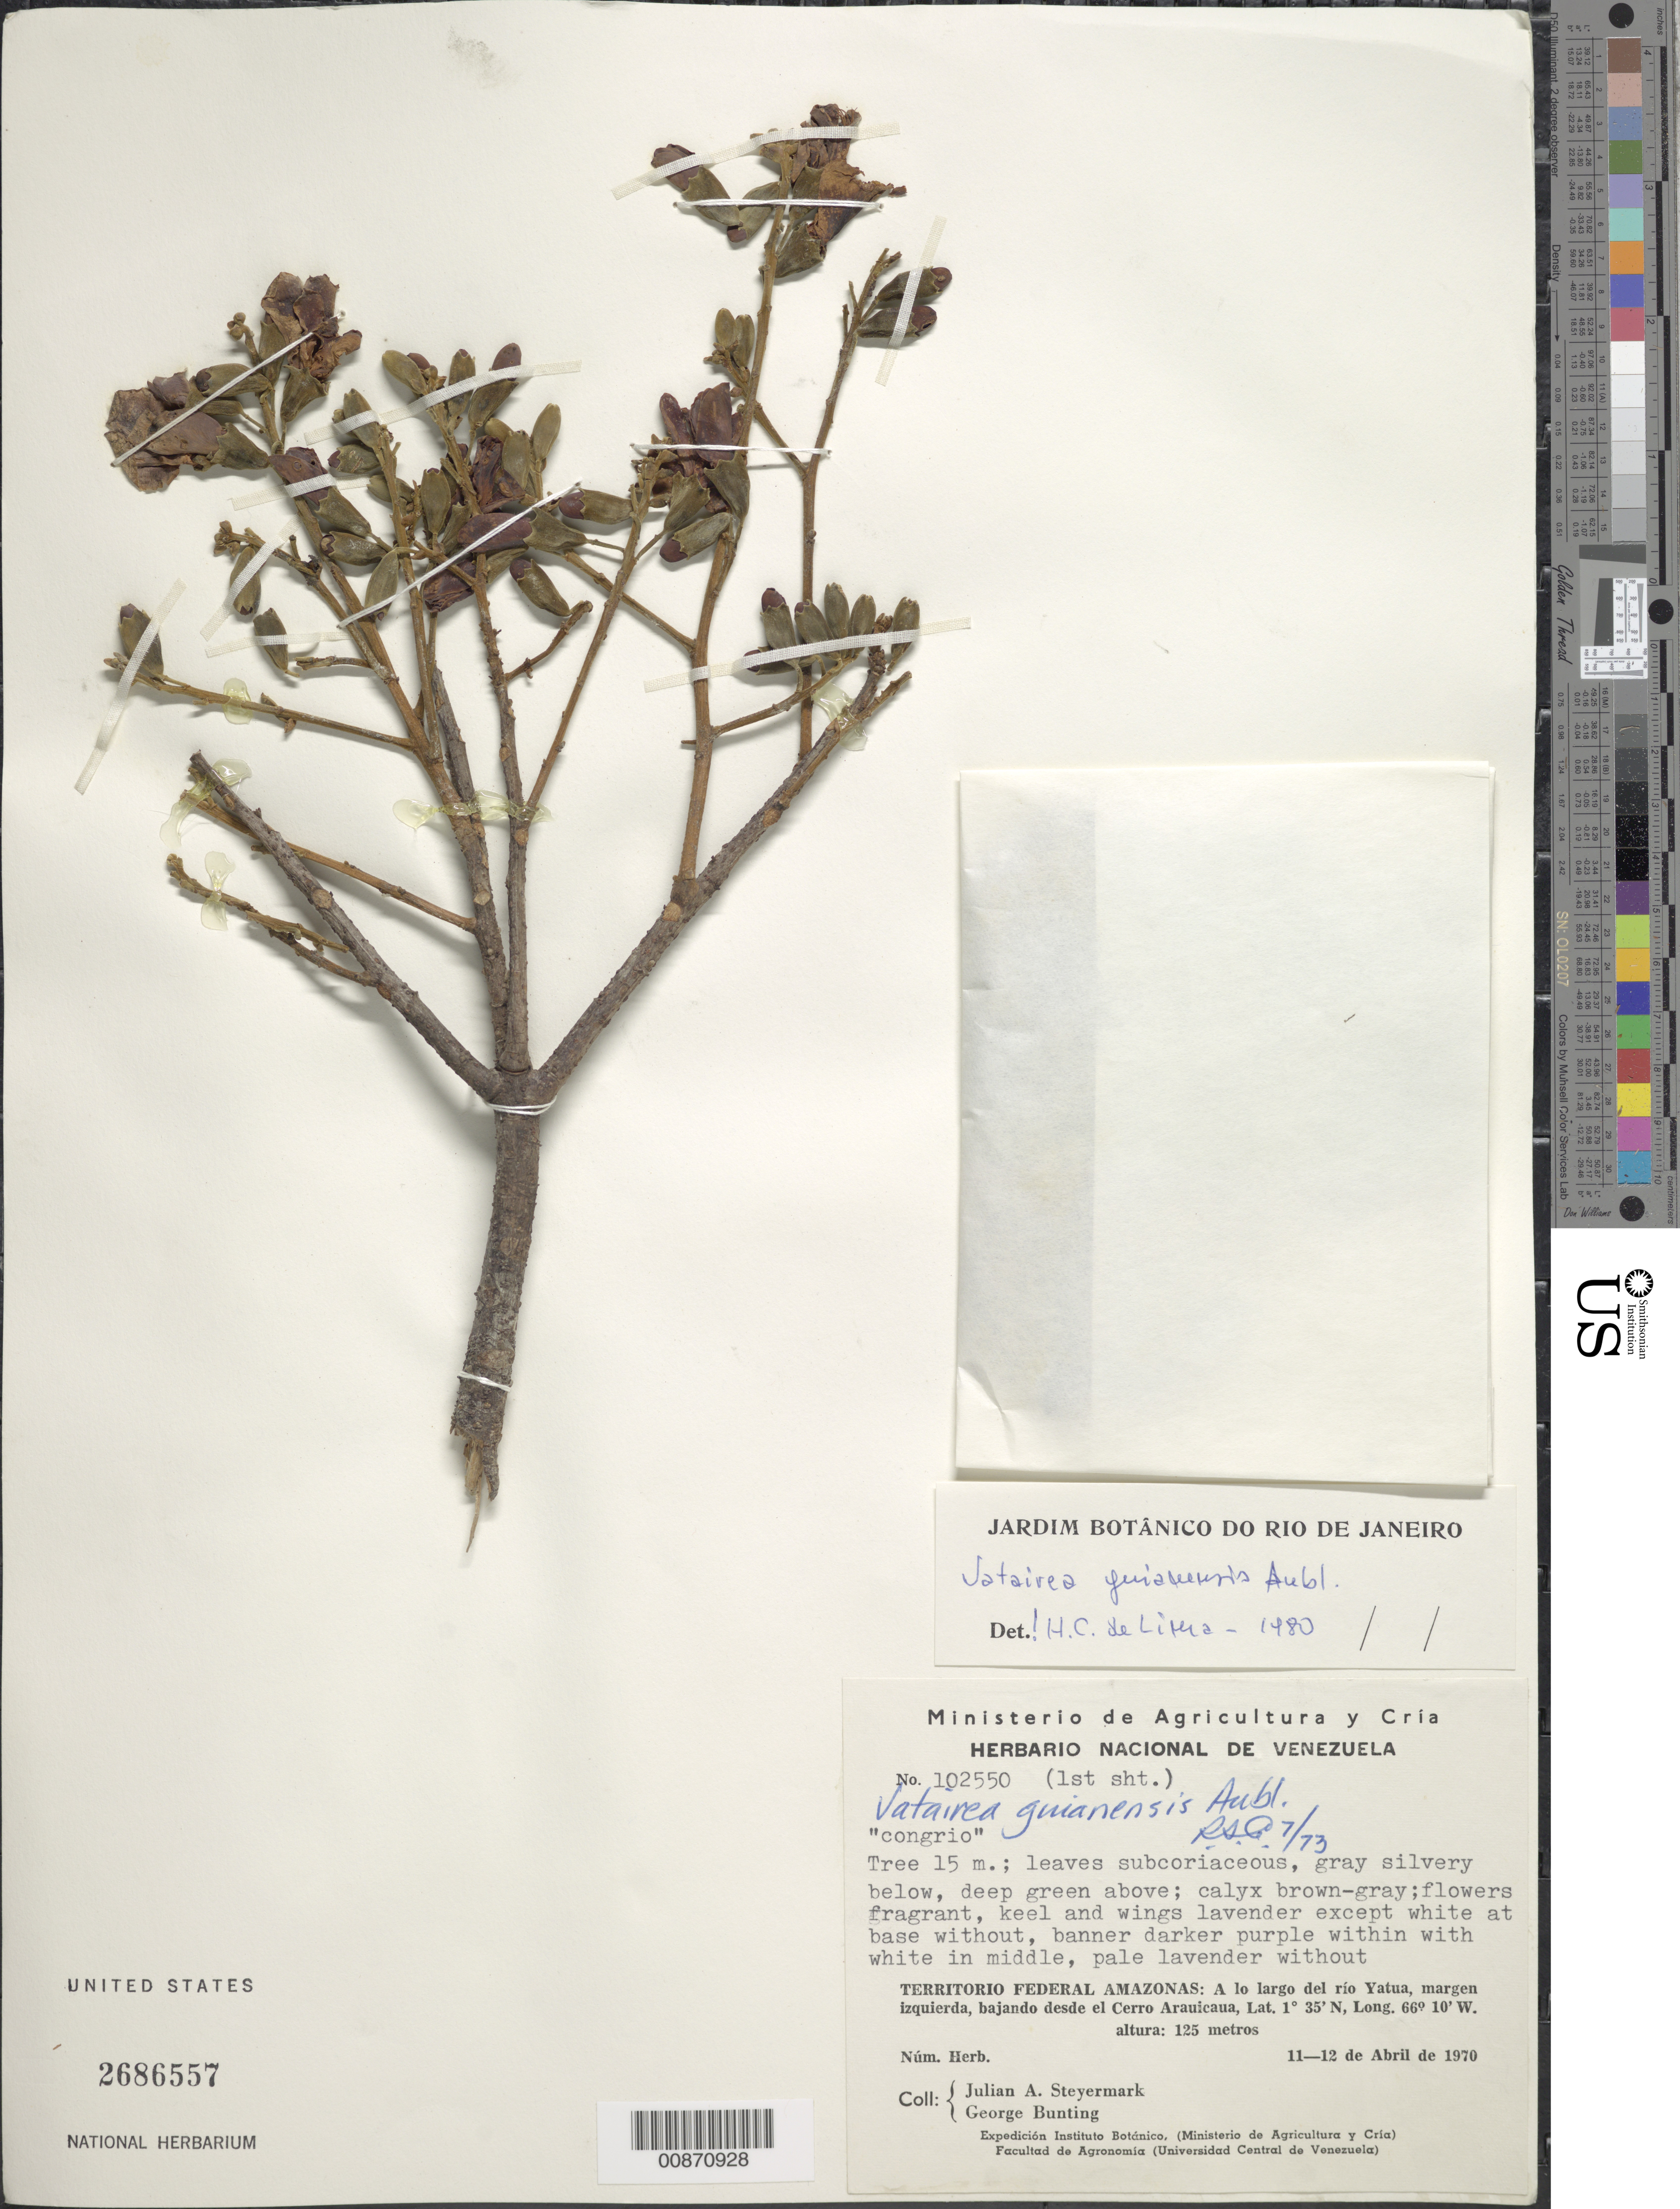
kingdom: Plantae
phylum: Tracheophyta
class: Magnoliopsida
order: Fabales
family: Fabaceae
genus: Vatairea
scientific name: Vatairea guianensis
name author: Aubl.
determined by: Lima, H. C. de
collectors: J. Steyermark & G. S. Bunting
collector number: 102550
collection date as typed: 11-Apr-70 to 12-Apr-70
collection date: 1970-04-11/1970-04-12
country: Venezuela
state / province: Amazonas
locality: Río Yatua, bajando desde el Cerro Araicaua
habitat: Margen izquierda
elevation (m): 125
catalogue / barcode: US 2686557